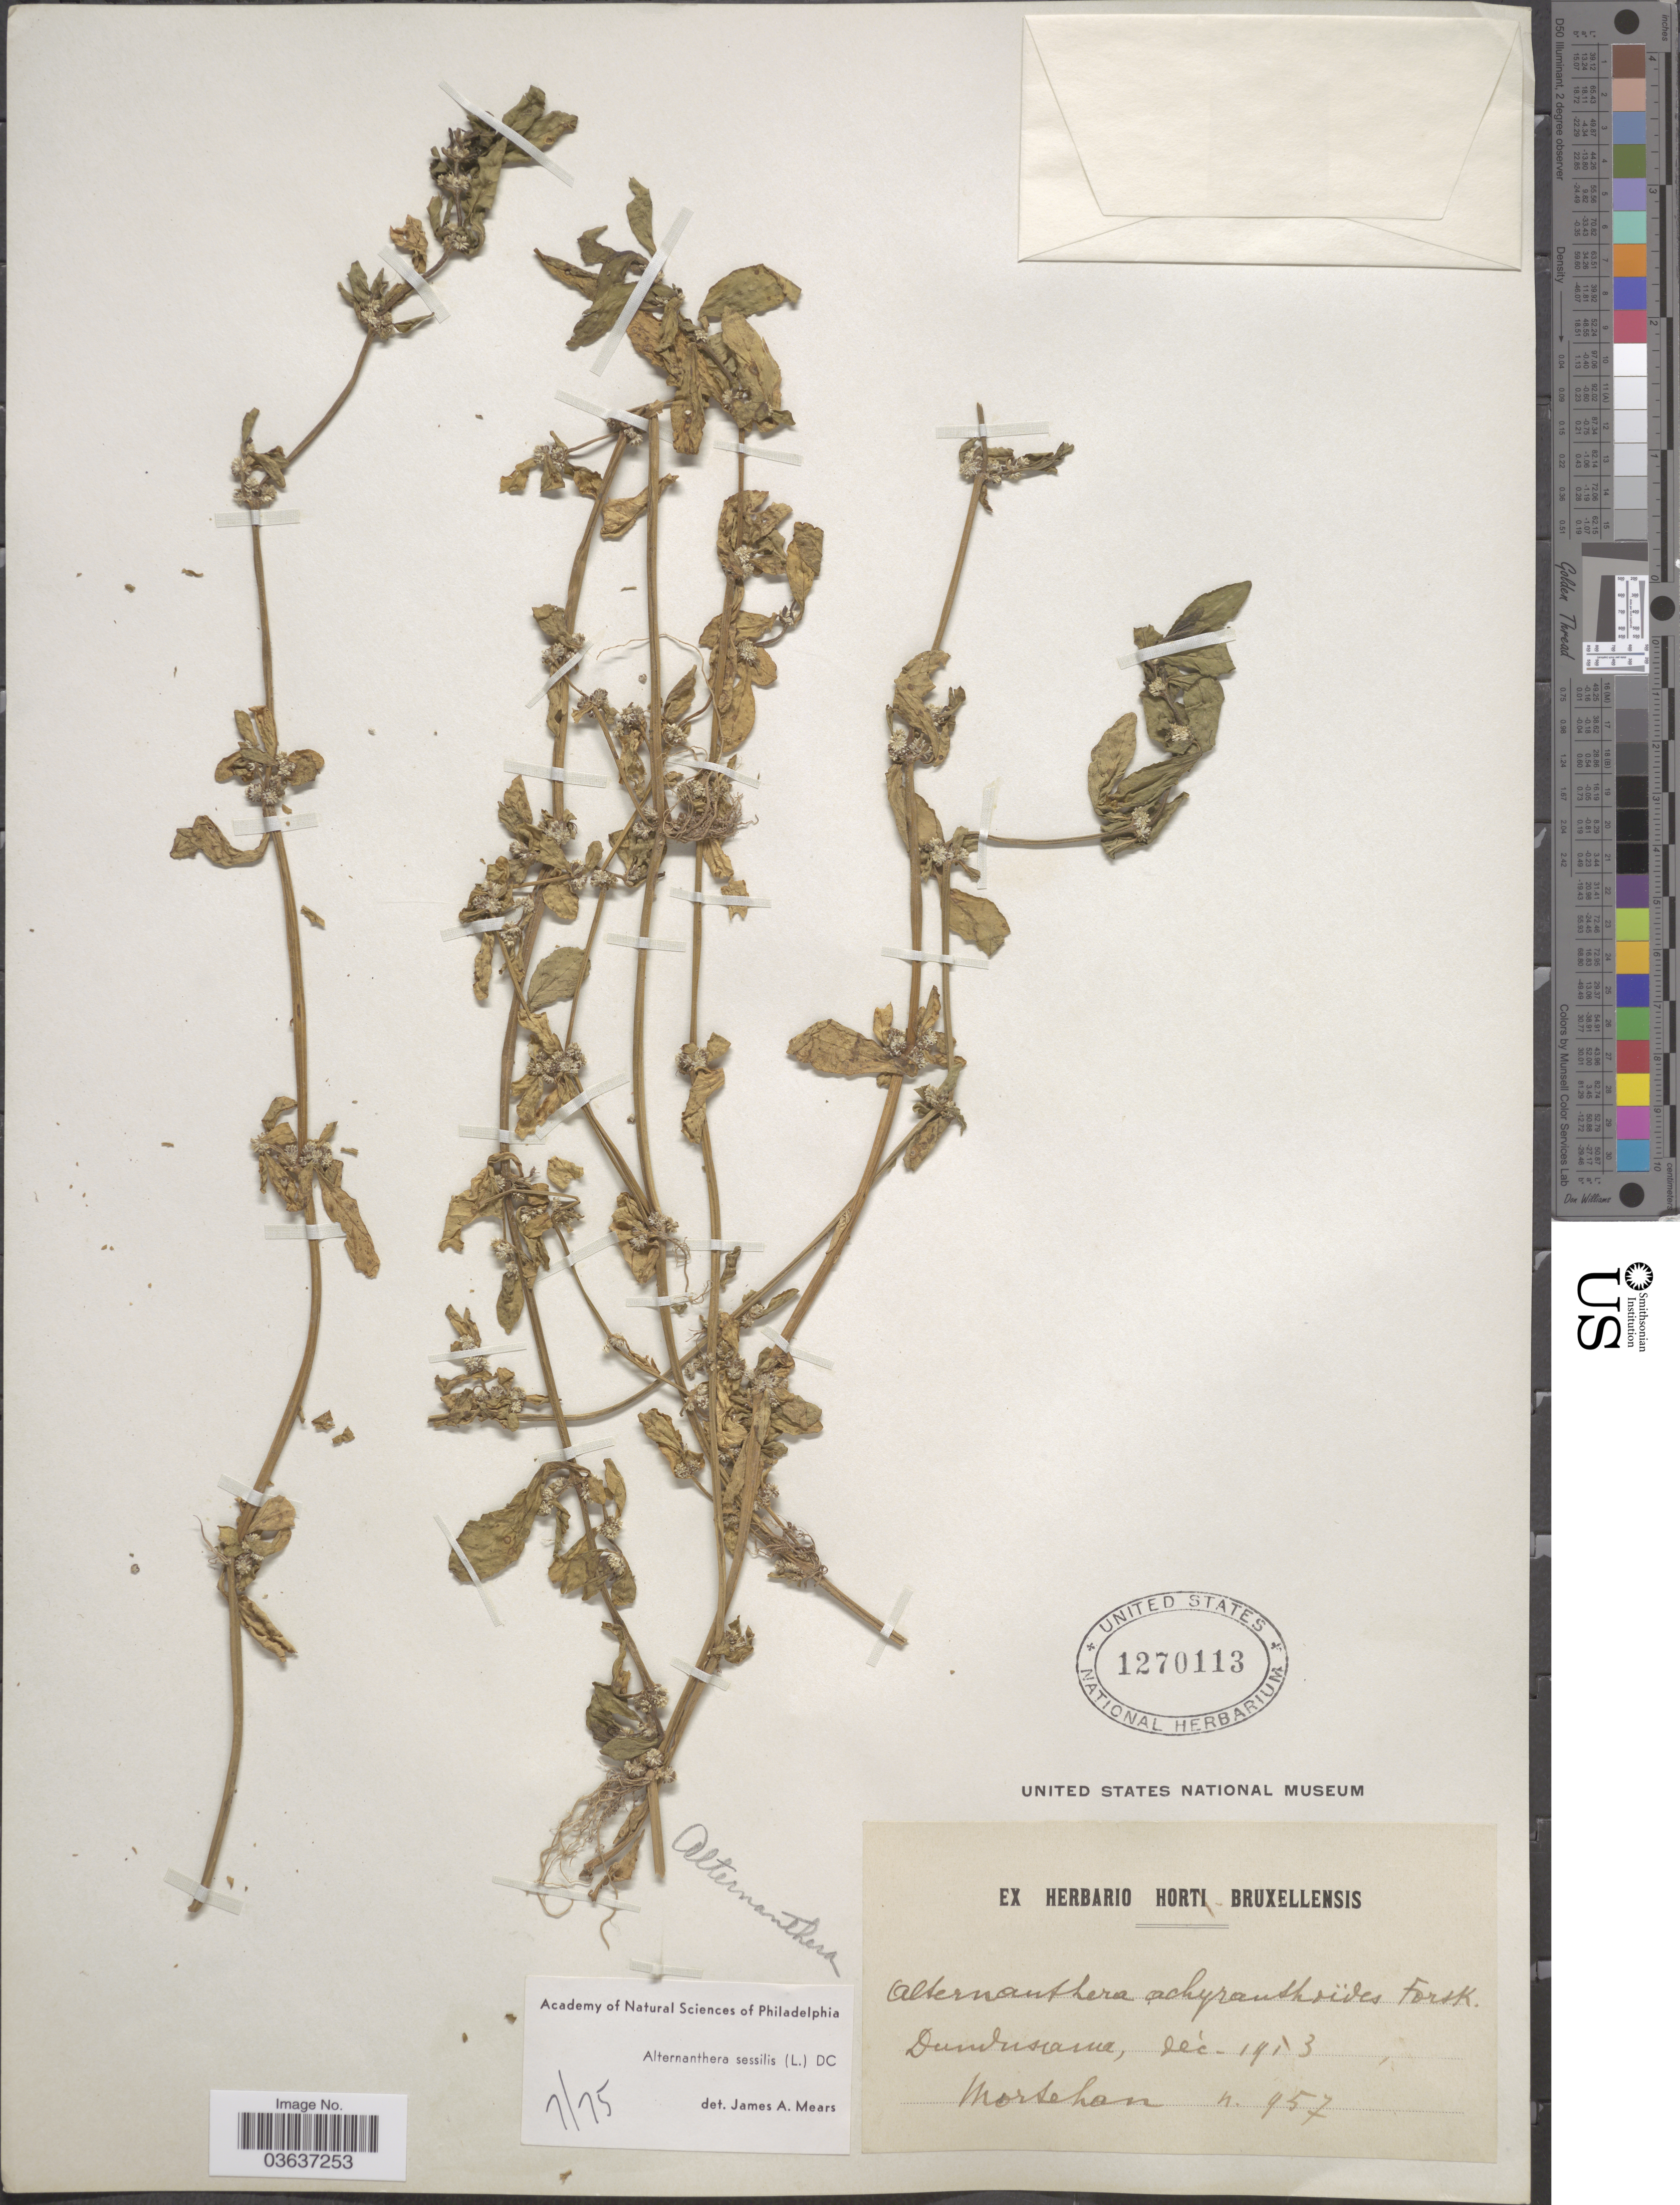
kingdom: Plantae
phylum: Tracheophyta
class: Magnoliopsida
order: Caryophyllales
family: Amaranthaceae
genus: Alternanthera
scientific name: Alternanthera sessilis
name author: (L.) DC.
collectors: Mortehan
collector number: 957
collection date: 1913-12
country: Congo, Democratic Republic of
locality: Dundusana.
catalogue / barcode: US 1270113